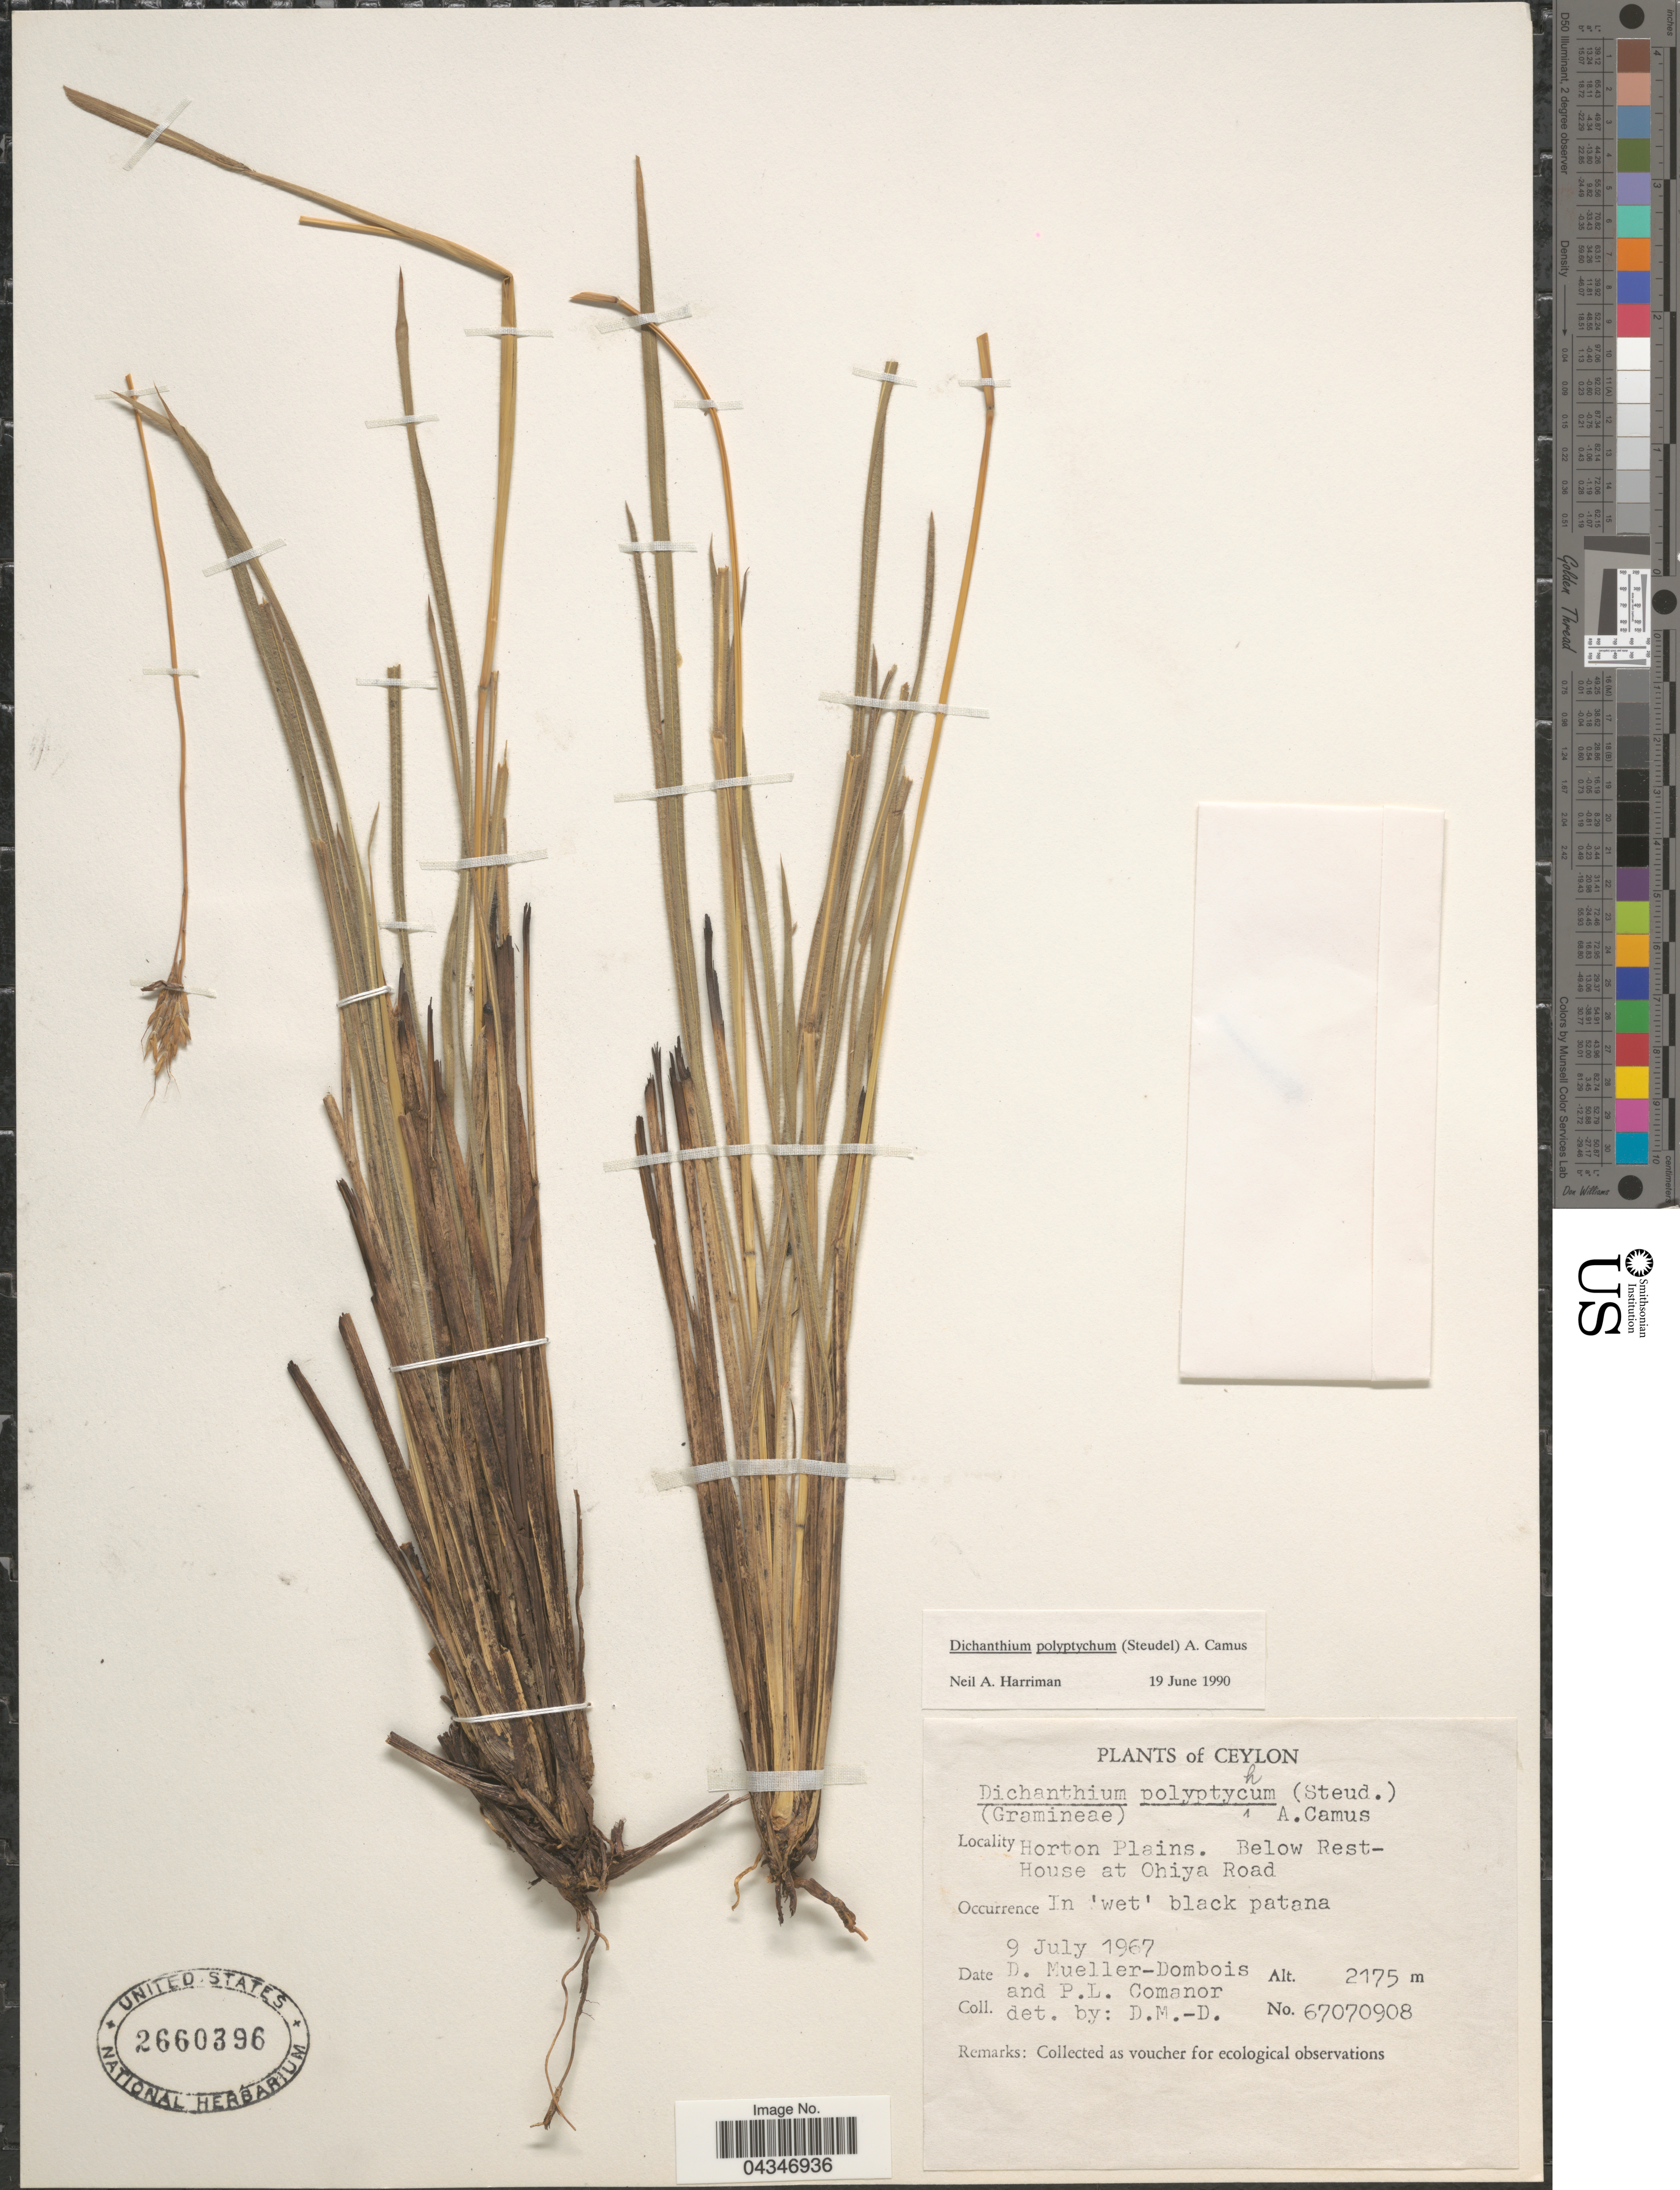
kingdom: Plantae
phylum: Tracheophyta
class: Liliopsida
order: Poales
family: Poaceae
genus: Andropogon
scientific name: Andropogon polyptychos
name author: Steud.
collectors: D. Mueller-Dombois & P. Comanor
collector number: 67070908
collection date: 1967-07-09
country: Sri Lanka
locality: Ceylon. Horton Plains. Below RestHouse at Ohiya Road. In 'wet' black patana.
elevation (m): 2175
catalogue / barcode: US 2660396